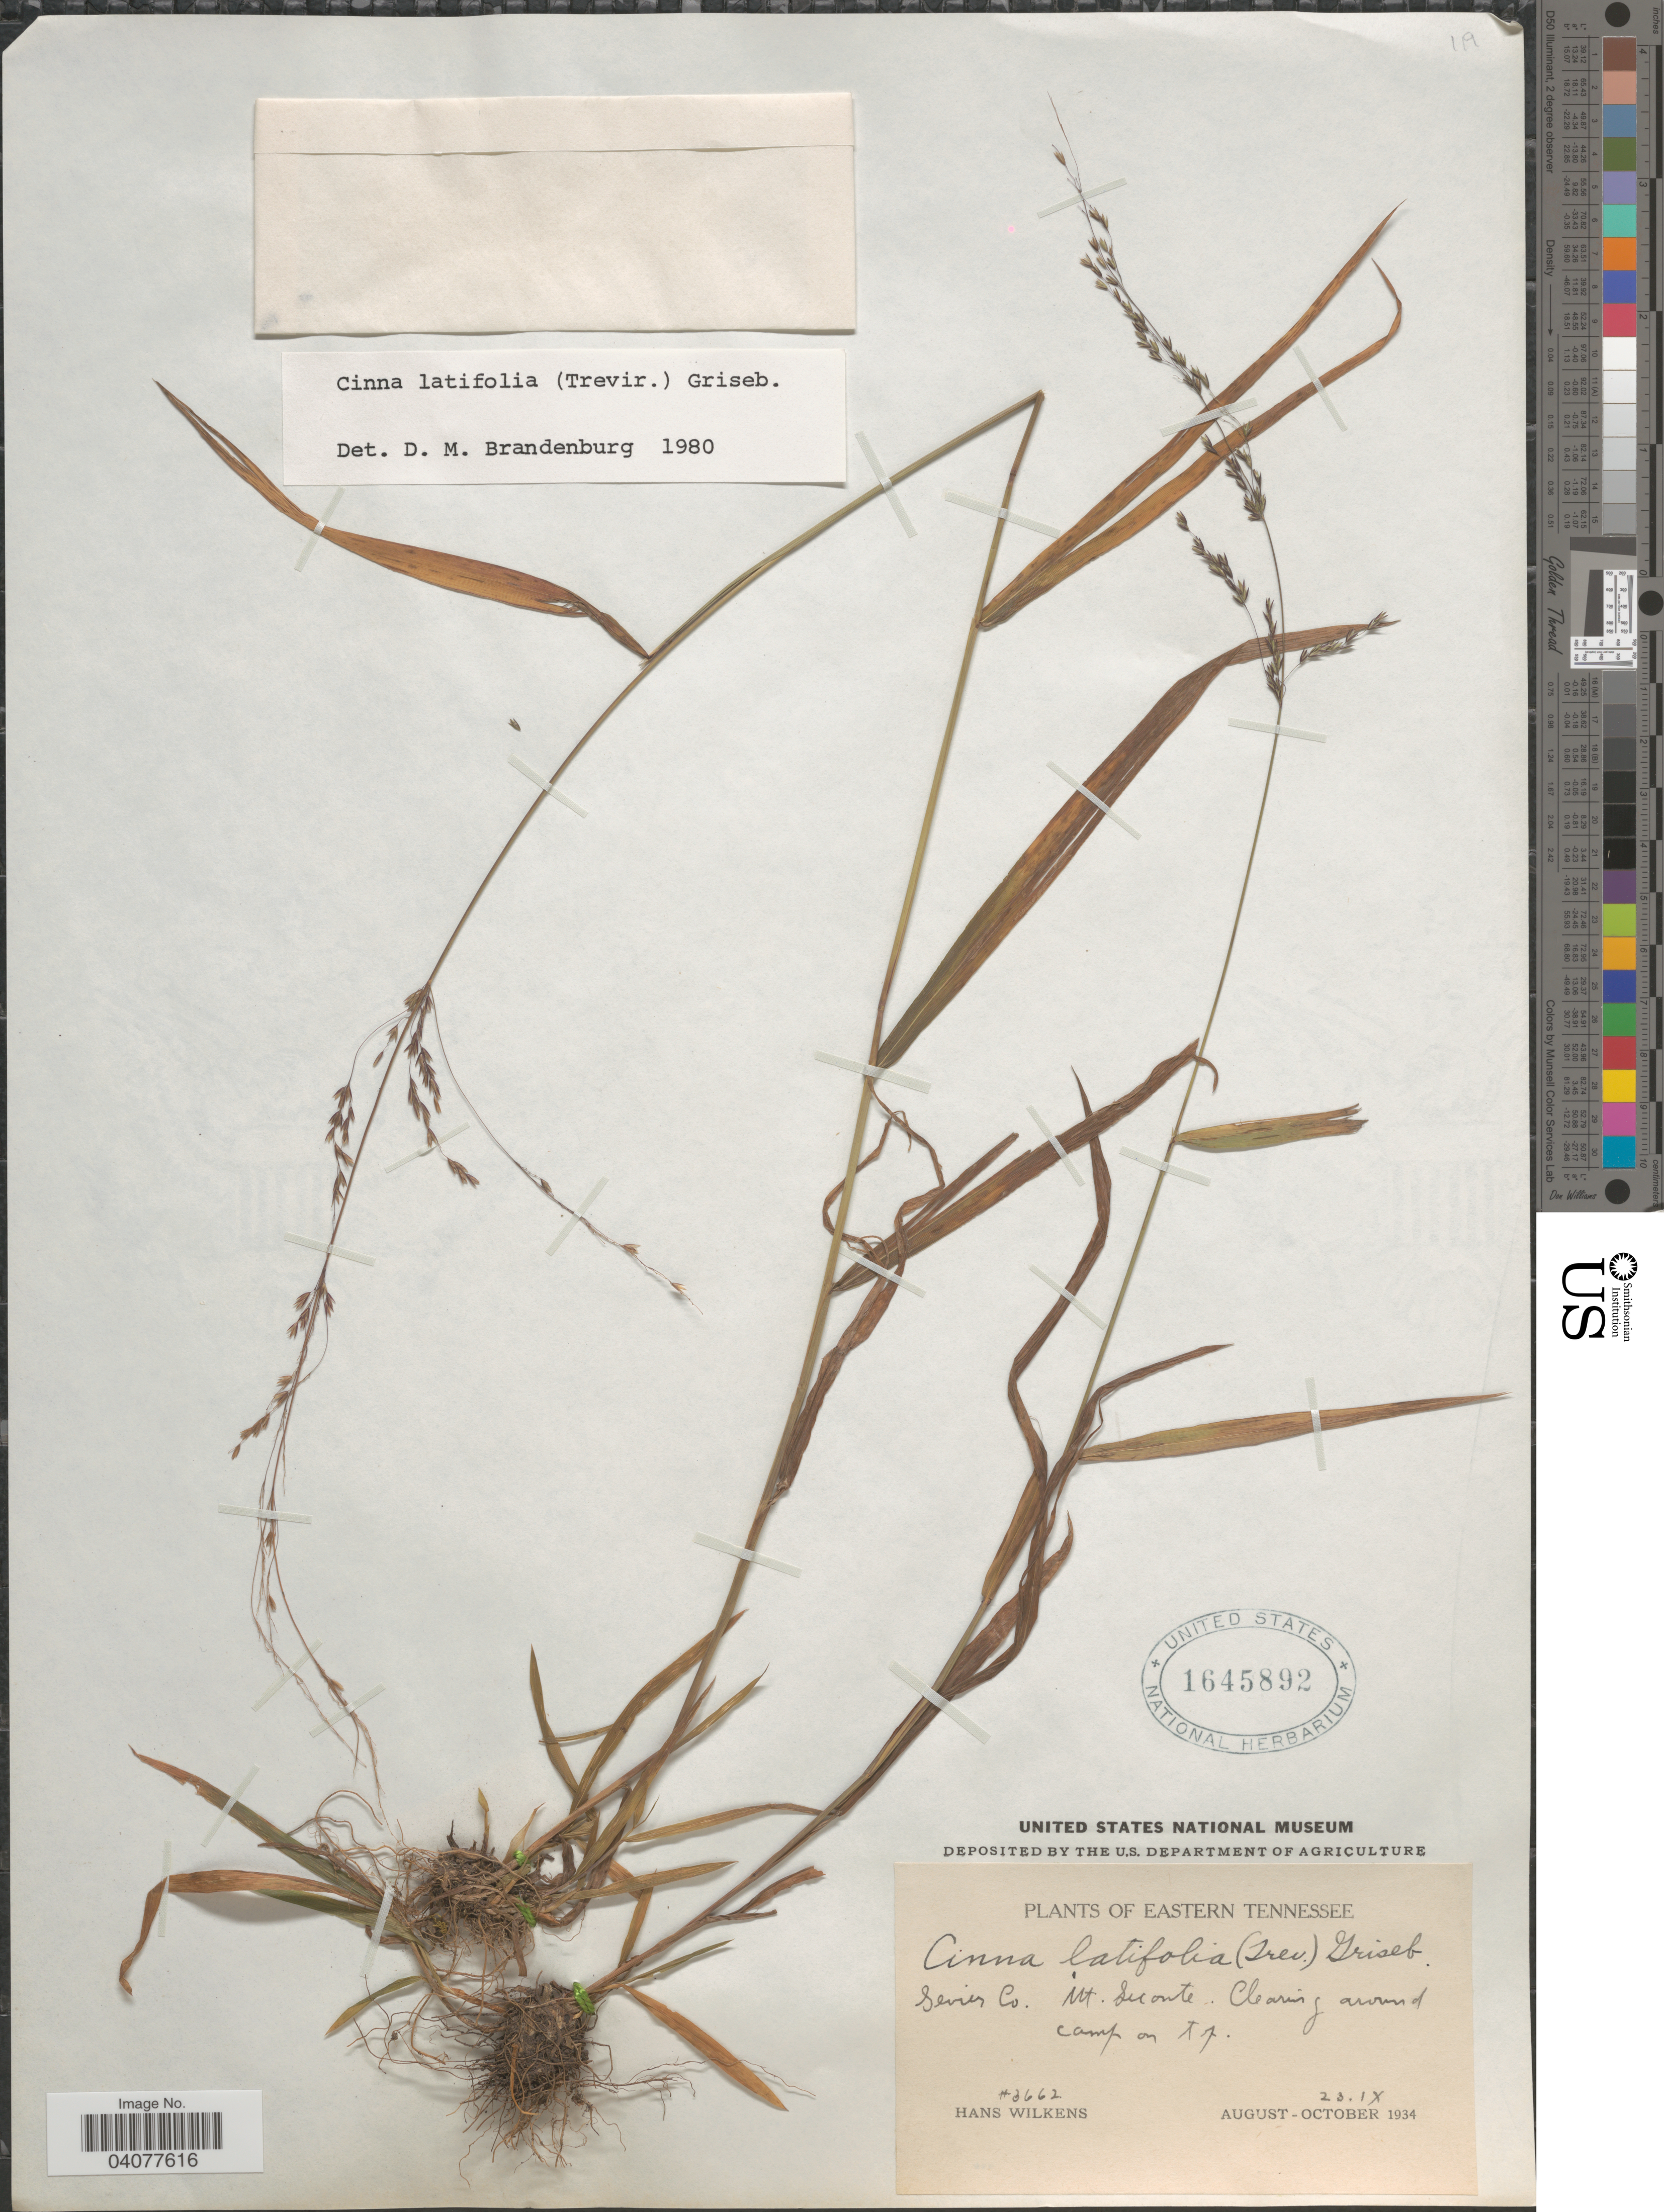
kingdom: Plantae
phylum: Tracheophyta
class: Liliopsida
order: Poales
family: Poaceae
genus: Cinna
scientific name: Cinna latifolia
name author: (Trevir. ex Goeppert) Griseb.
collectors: H. Wilkens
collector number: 3662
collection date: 1934-09-23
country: United States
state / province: Tennessee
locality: Eastern Tennessee. Sevier Co. Mt. Leconte. Clearing around camp on top.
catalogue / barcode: US 1645892